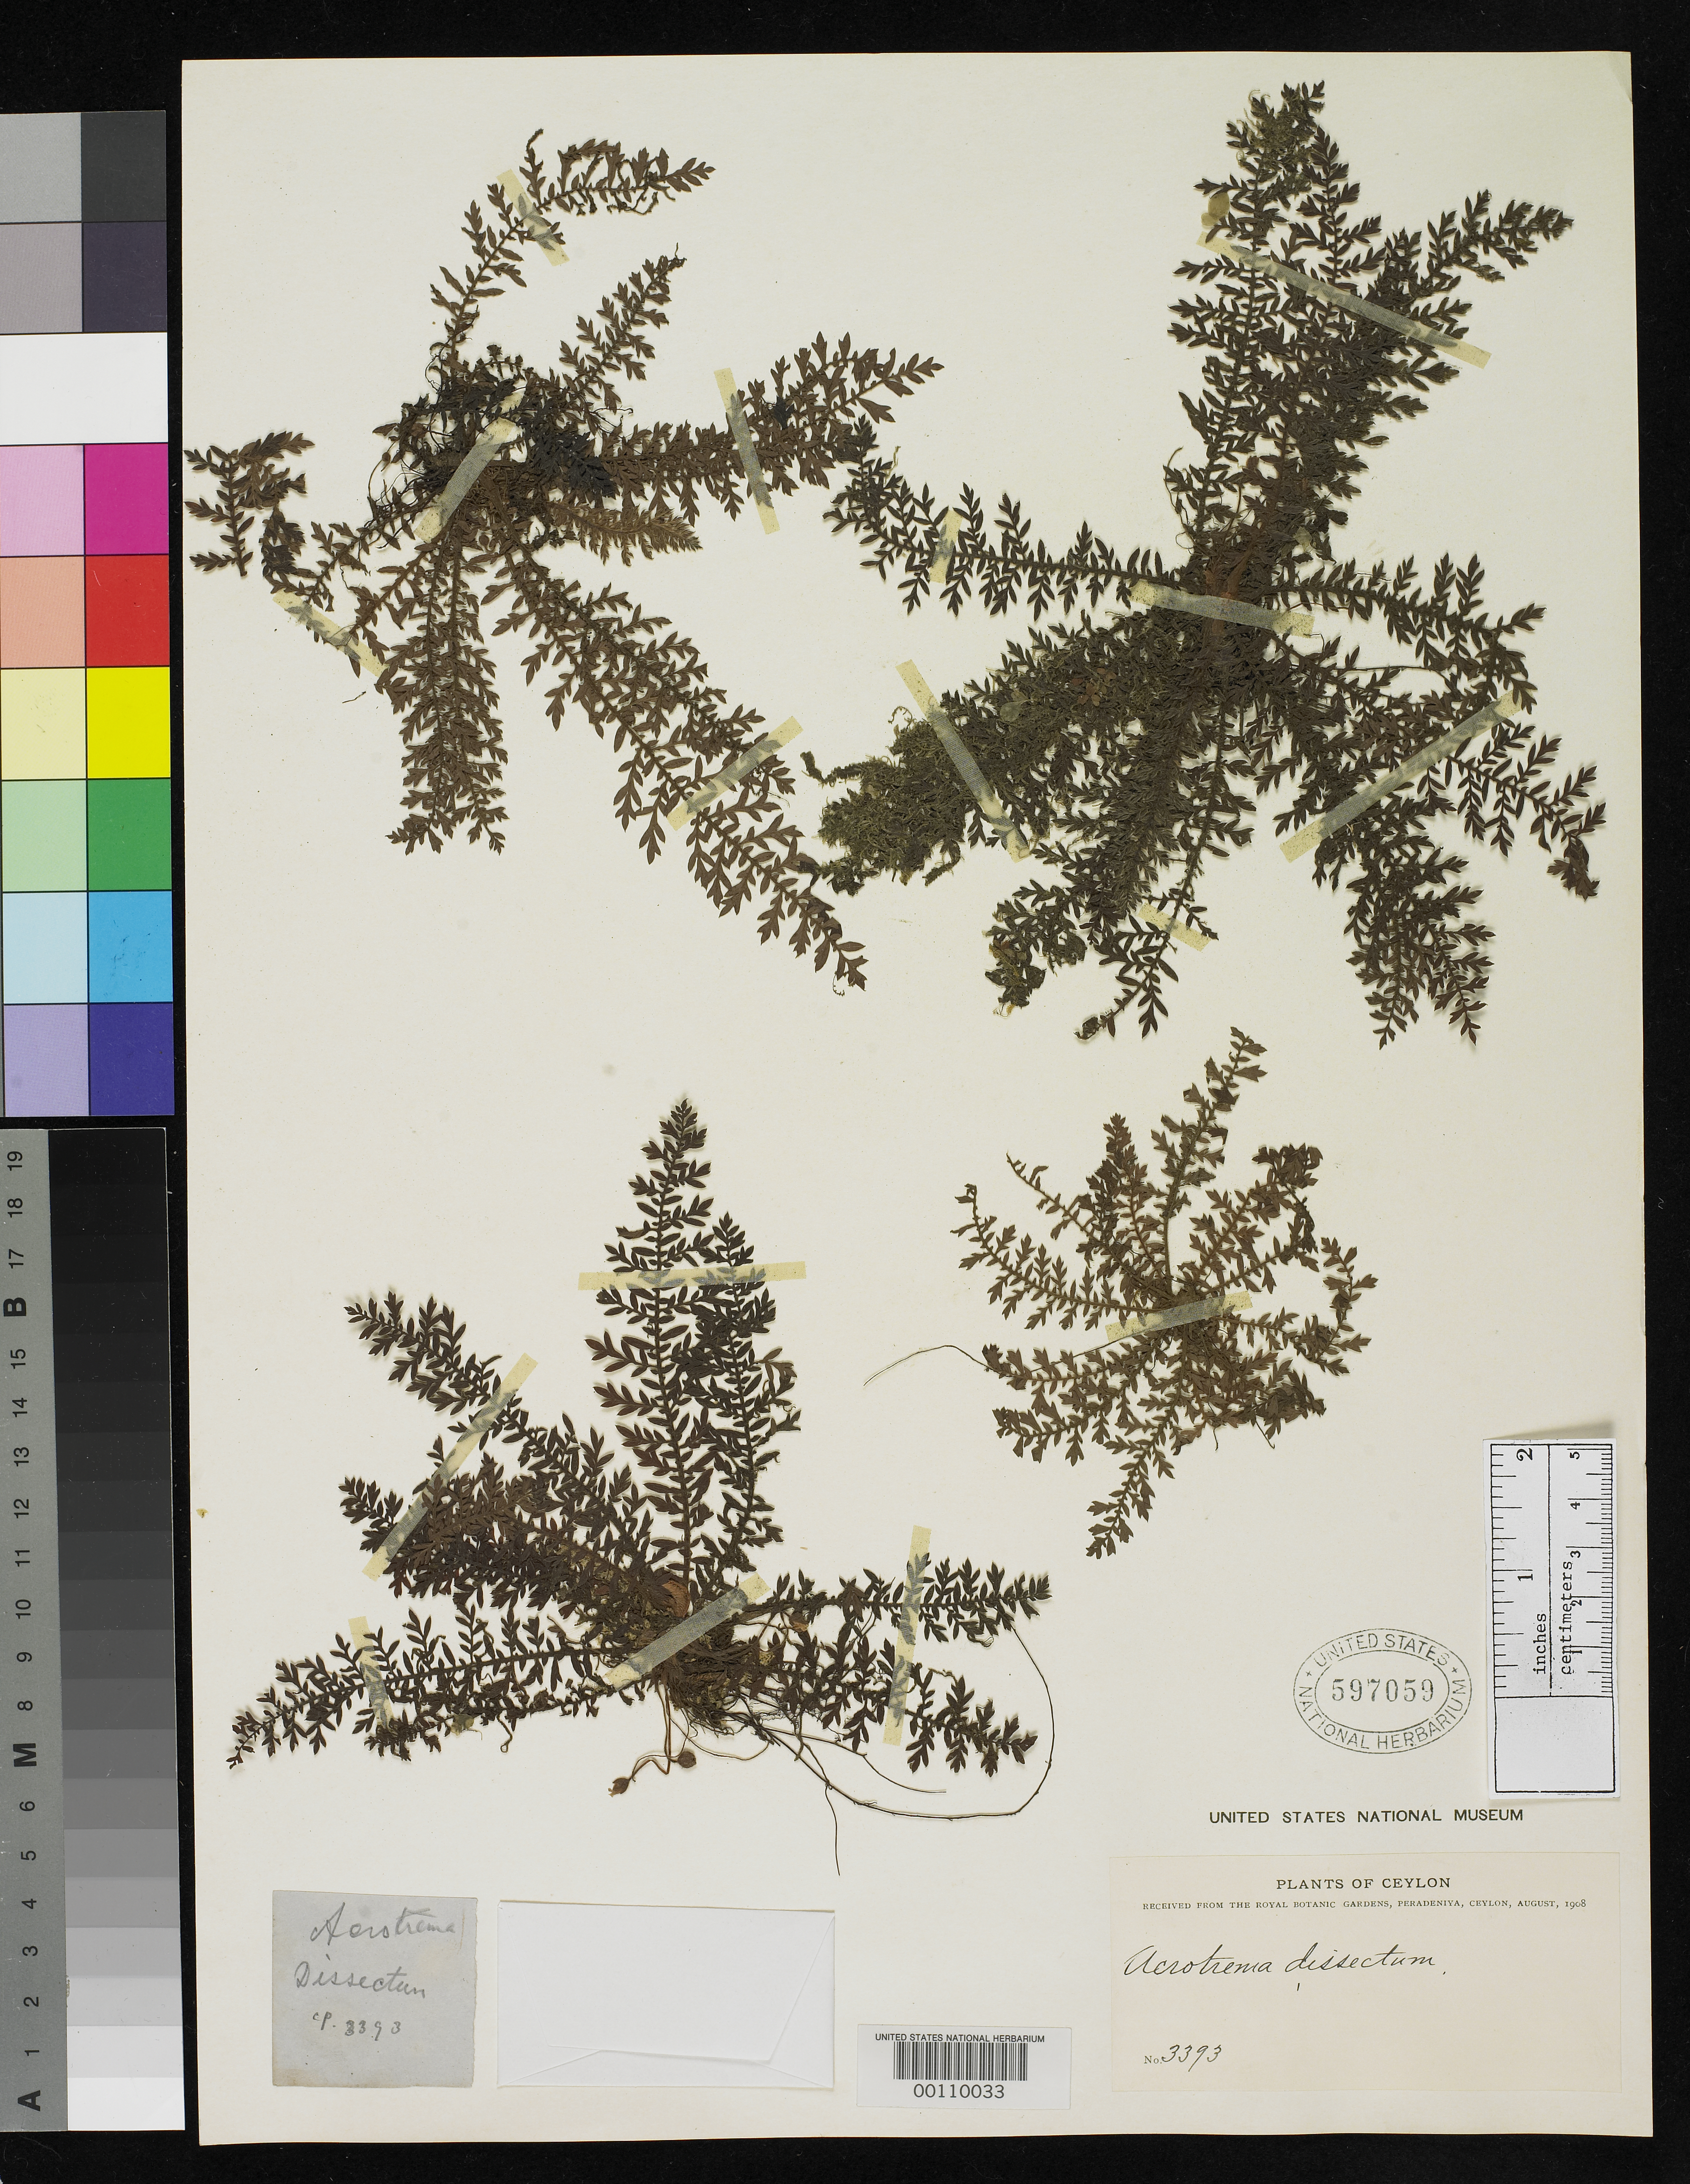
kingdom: Plantae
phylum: Tracheophyta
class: Magnoliopsida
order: Dilleniales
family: Dilleniaceae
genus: Acrotrema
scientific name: Acrotrema dissectum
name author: Thwaites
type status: Isotype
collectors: G. H. K. Thwaites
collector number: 3393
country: Sri Lanka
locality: "Ceylon"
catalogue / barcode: US 597059